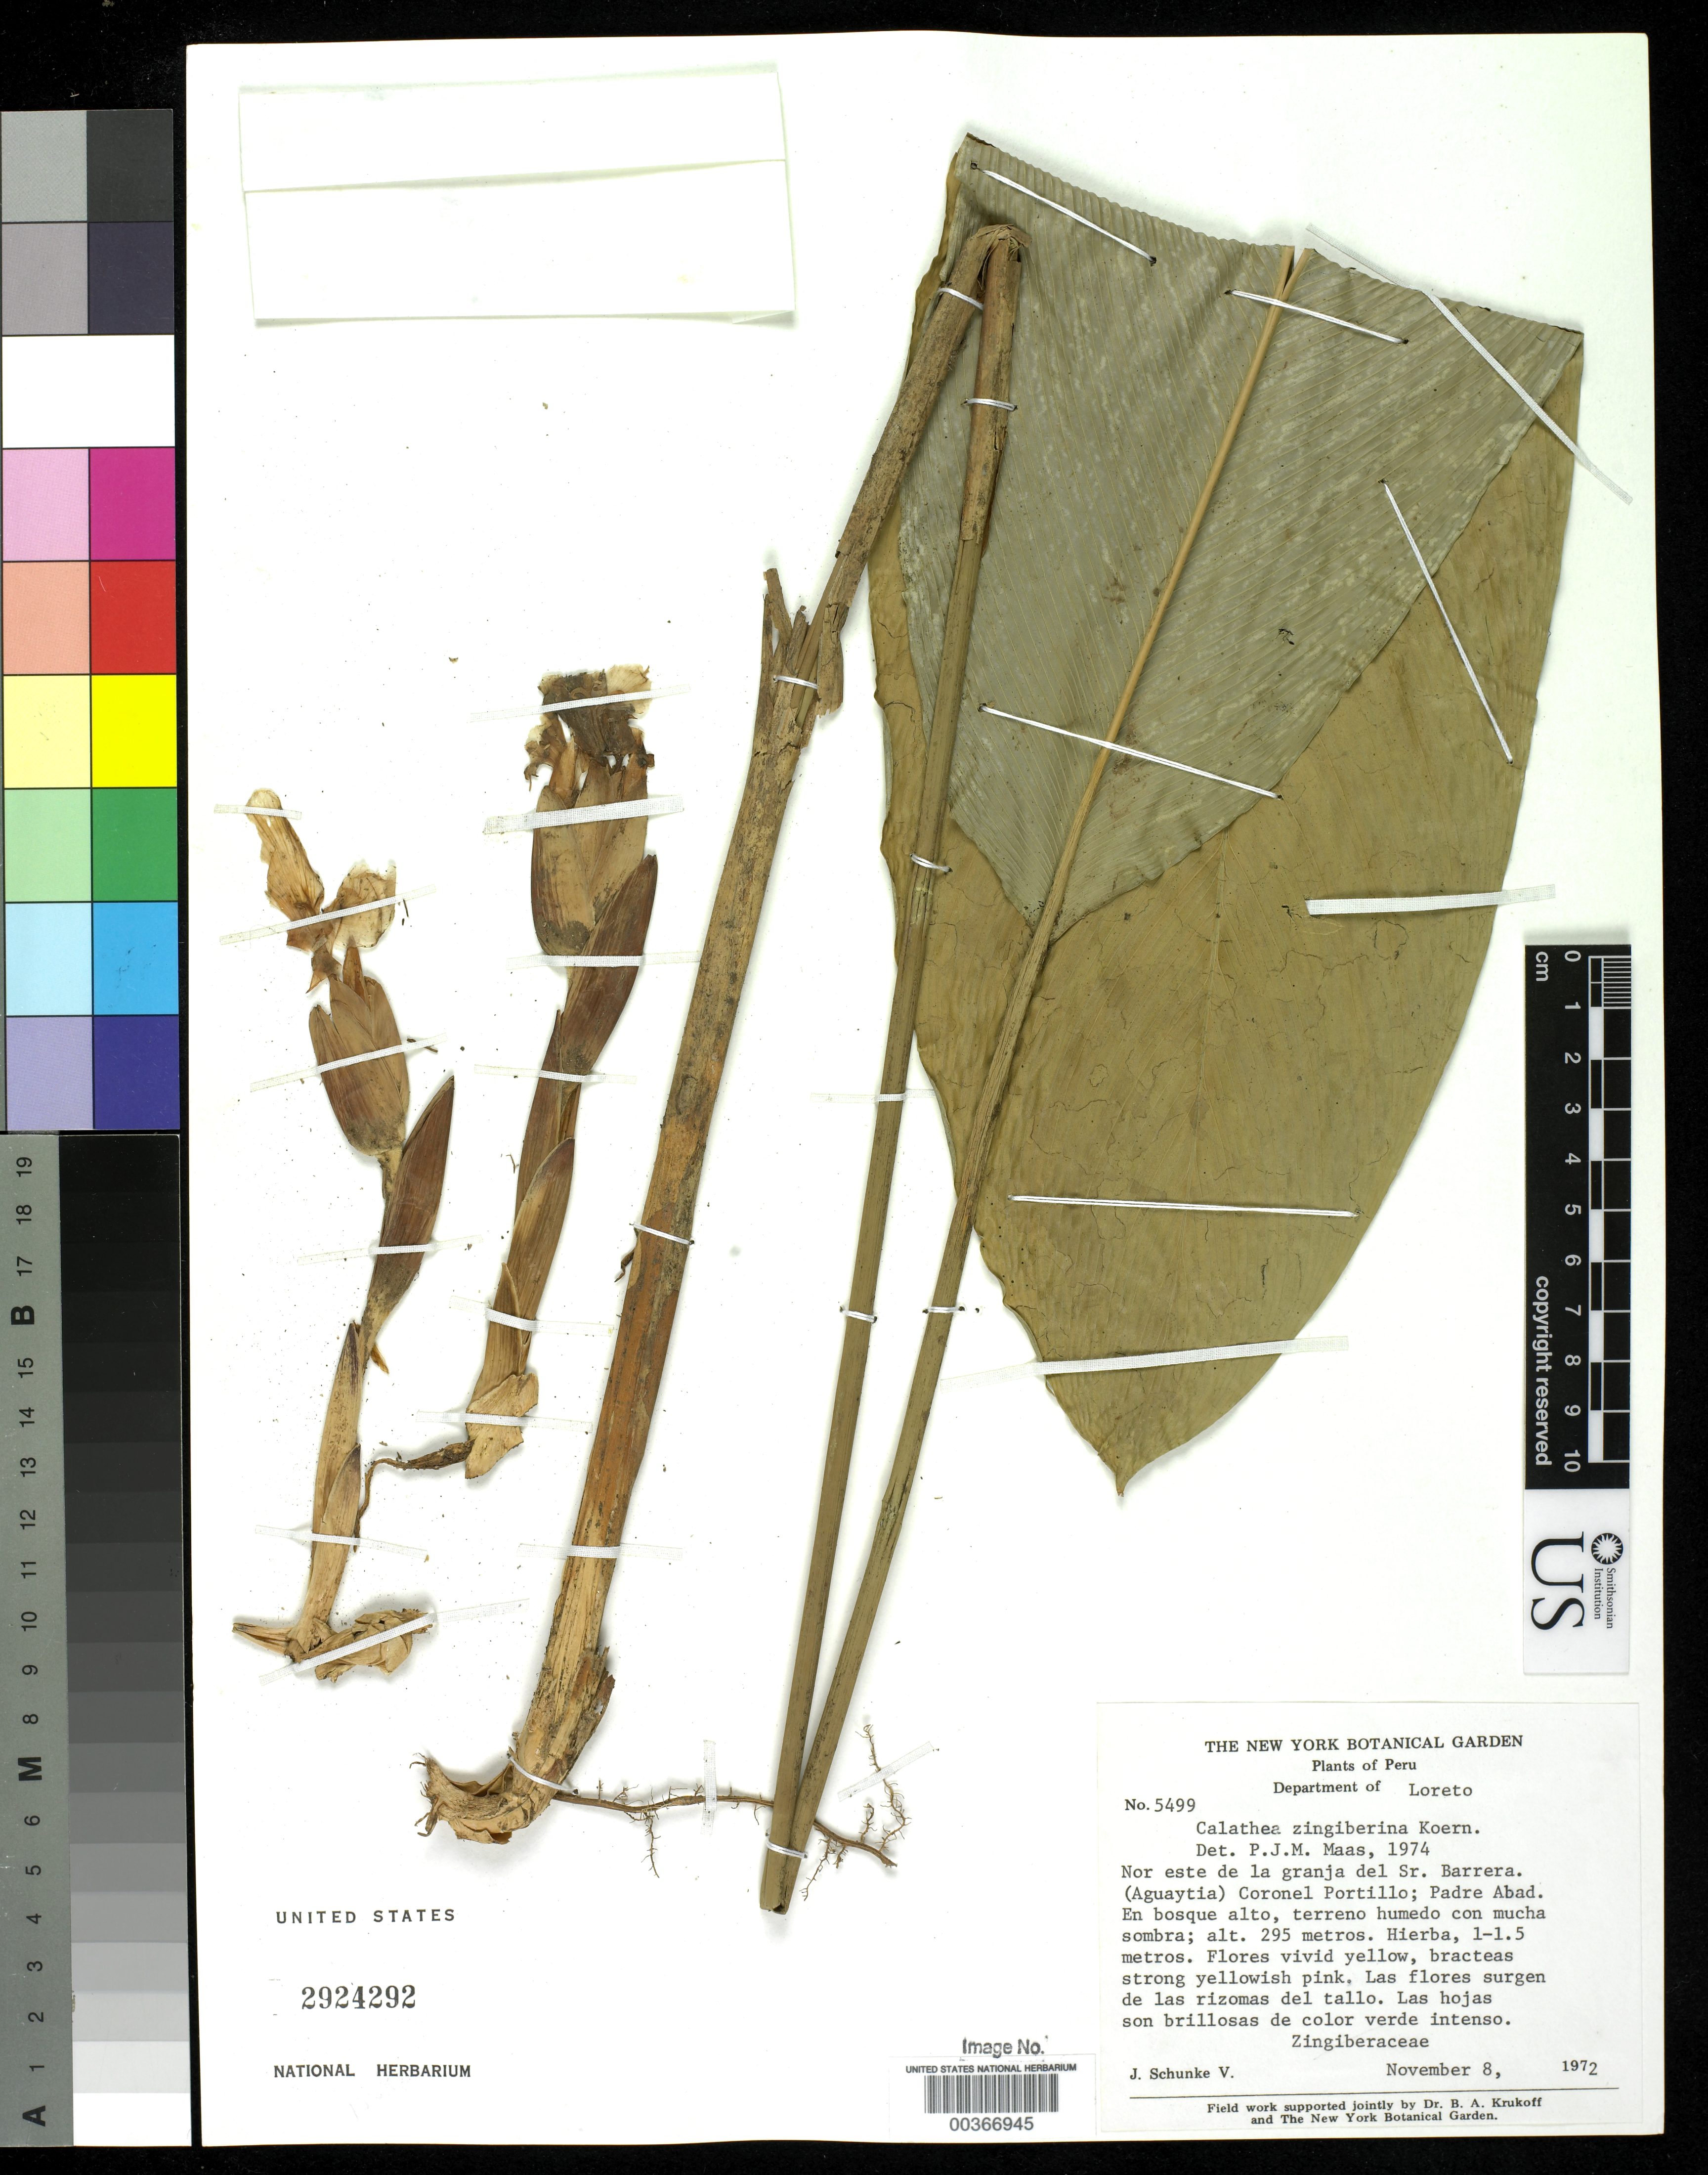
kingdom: Plantae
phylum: Tracheophyta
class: Liliopsida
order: Zingiberales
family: Marantaceae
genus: Goeppertia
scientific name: Goeppertia zingiberina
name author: (Körn.) Borchs. & S. Suárez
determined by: Strong, Mark T., (BOT), Smithsonian Institution - National Museum of Natural History (UNITED STATES)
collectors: J. Schunke Vigo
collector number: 5499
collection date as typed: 08 Nov 1972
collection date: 1972-11-08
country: Peru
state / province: Ucayali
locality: noreste de la granja del Sr. Barrera, (Aguaytía) Coronel Portillo; Padre Abad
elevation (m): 295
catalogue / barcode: US 2924292